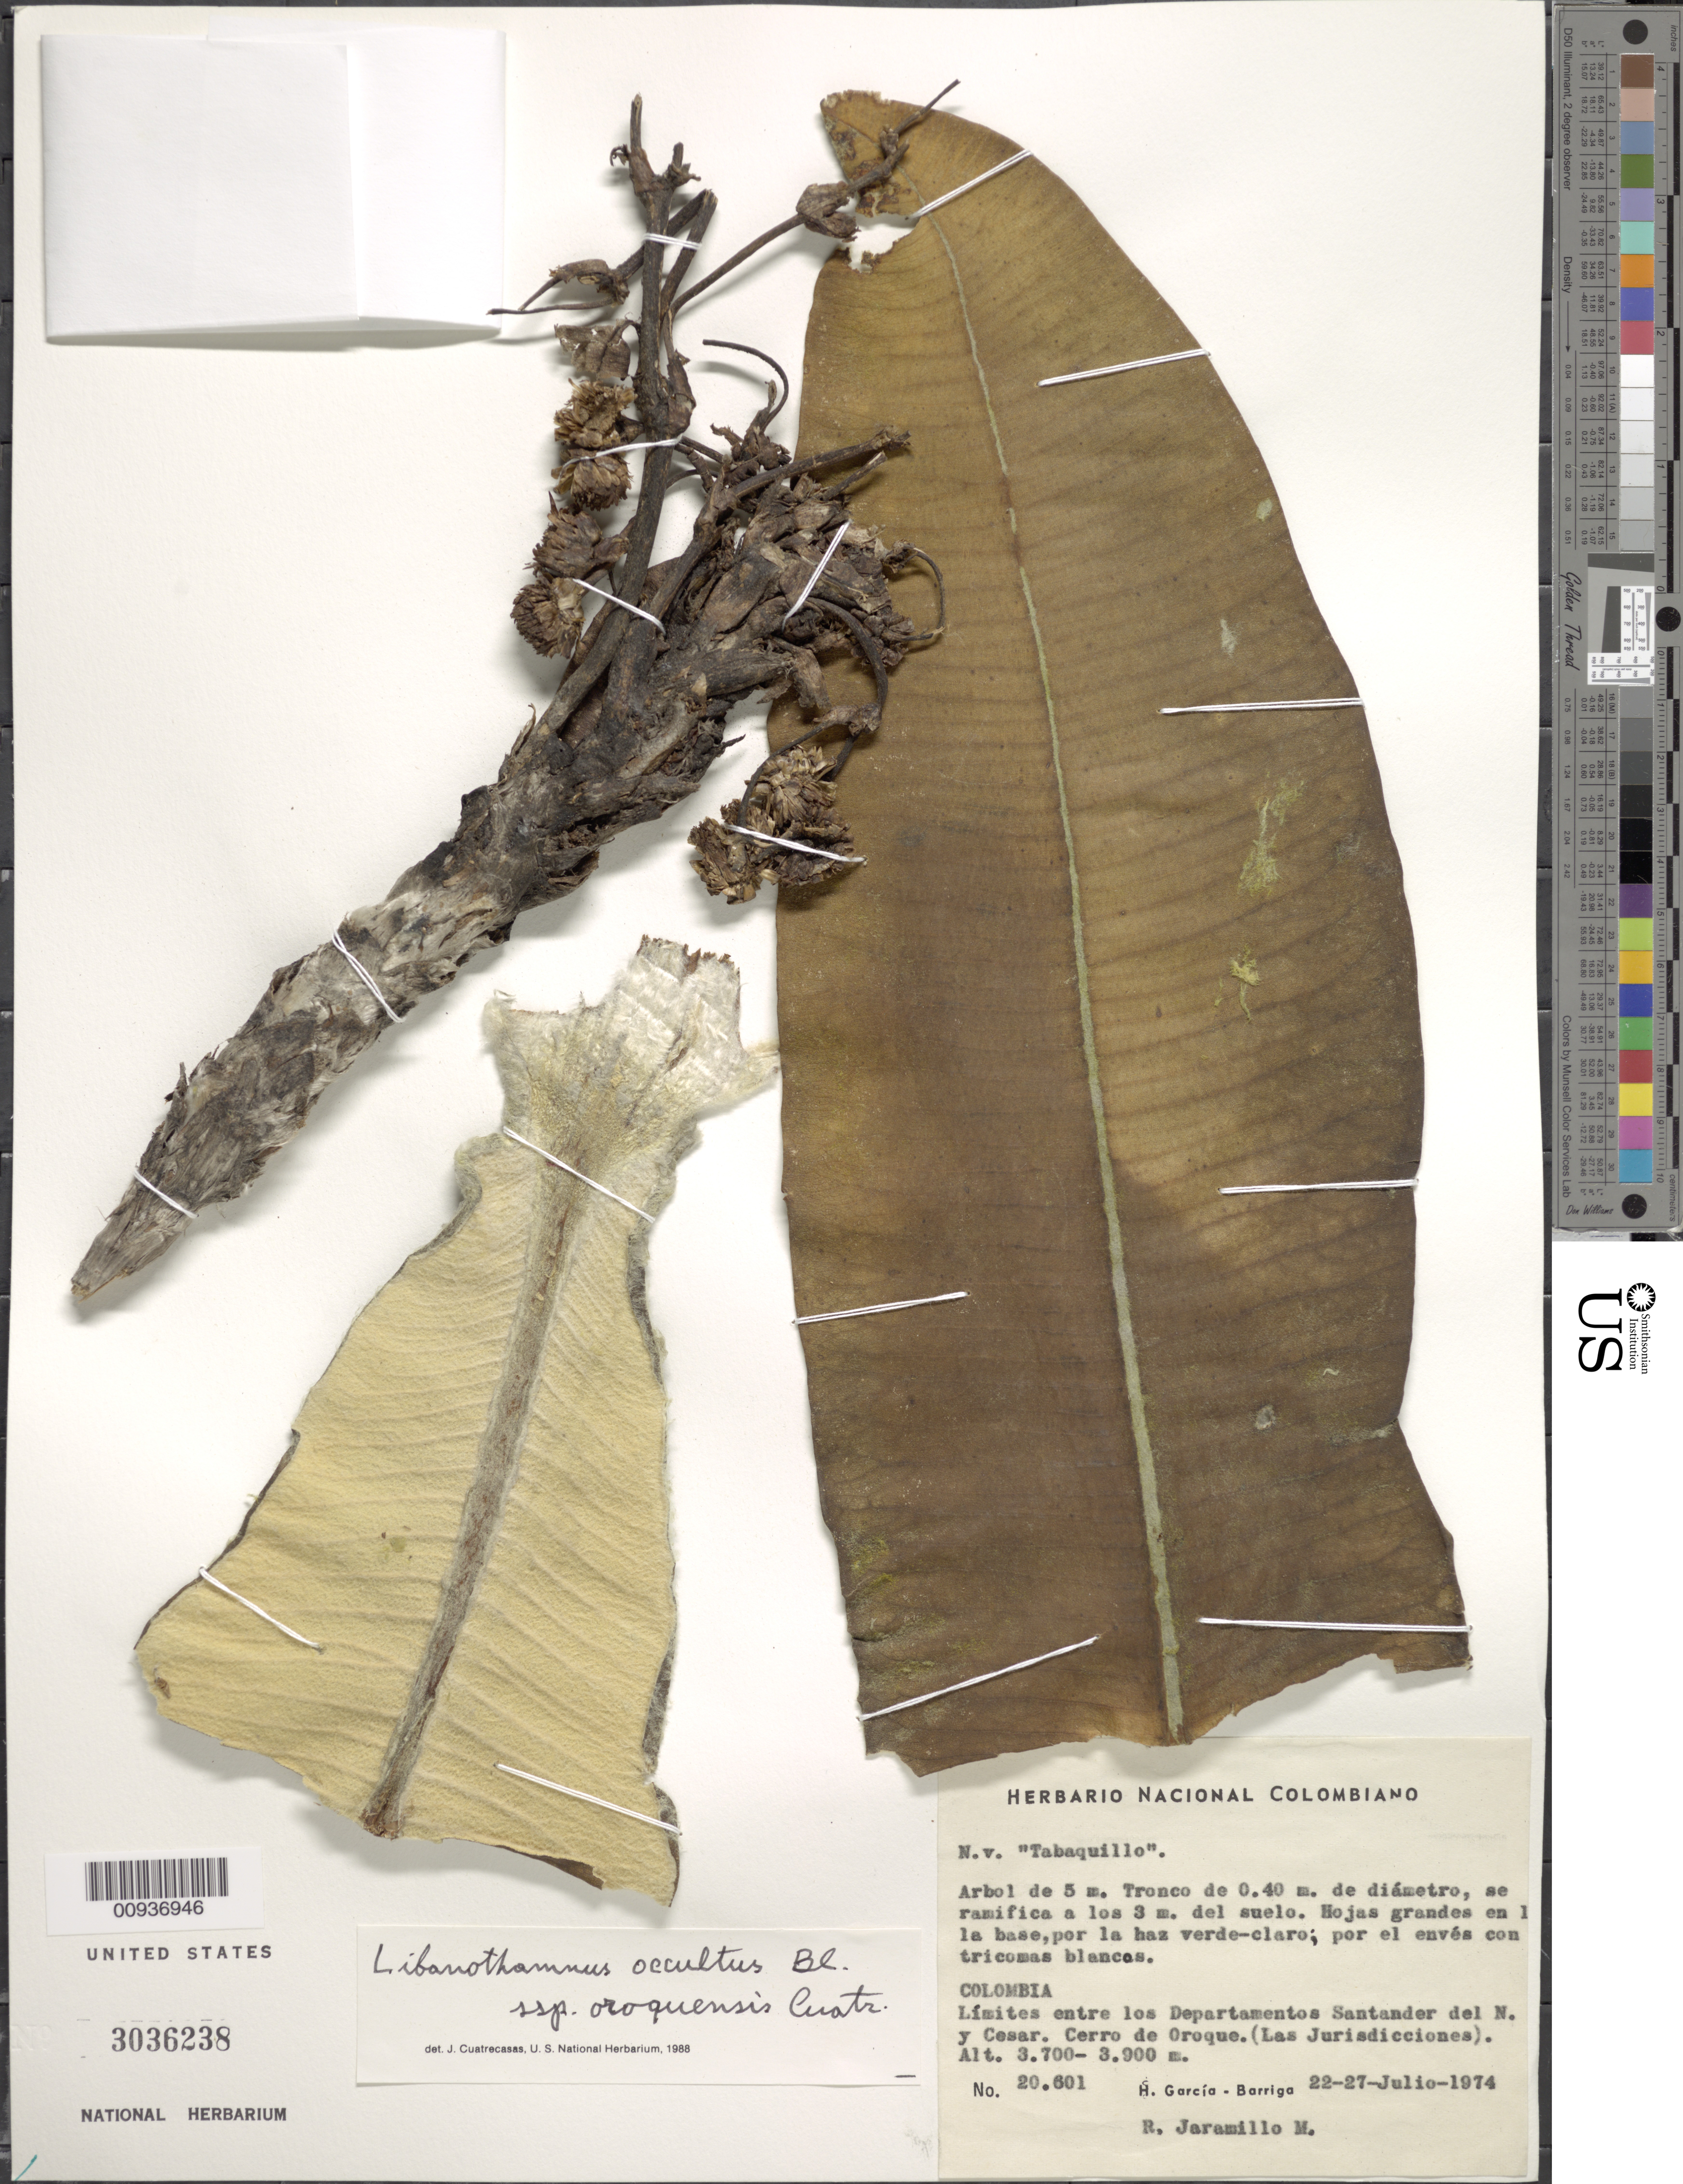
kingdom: Plantae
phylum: Tracheophyta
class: Magnoliopsida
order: Asterales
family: Asteraceae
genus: Libanothamnus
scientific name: Libanothamnus occultus subsp. oroquensis Cuatrec., ined. 2012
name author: Cuatrec.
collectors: H. García Barriga & R. Jaramillo M.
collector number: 20601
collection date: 1974-07-22/1974-07-27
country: Colombia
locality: Limtes entre los Departamentos Santander del N. y Cesar, Cerro de Oroque (Las Jurisdicciones)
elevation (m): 3700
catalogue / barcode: US 3036238